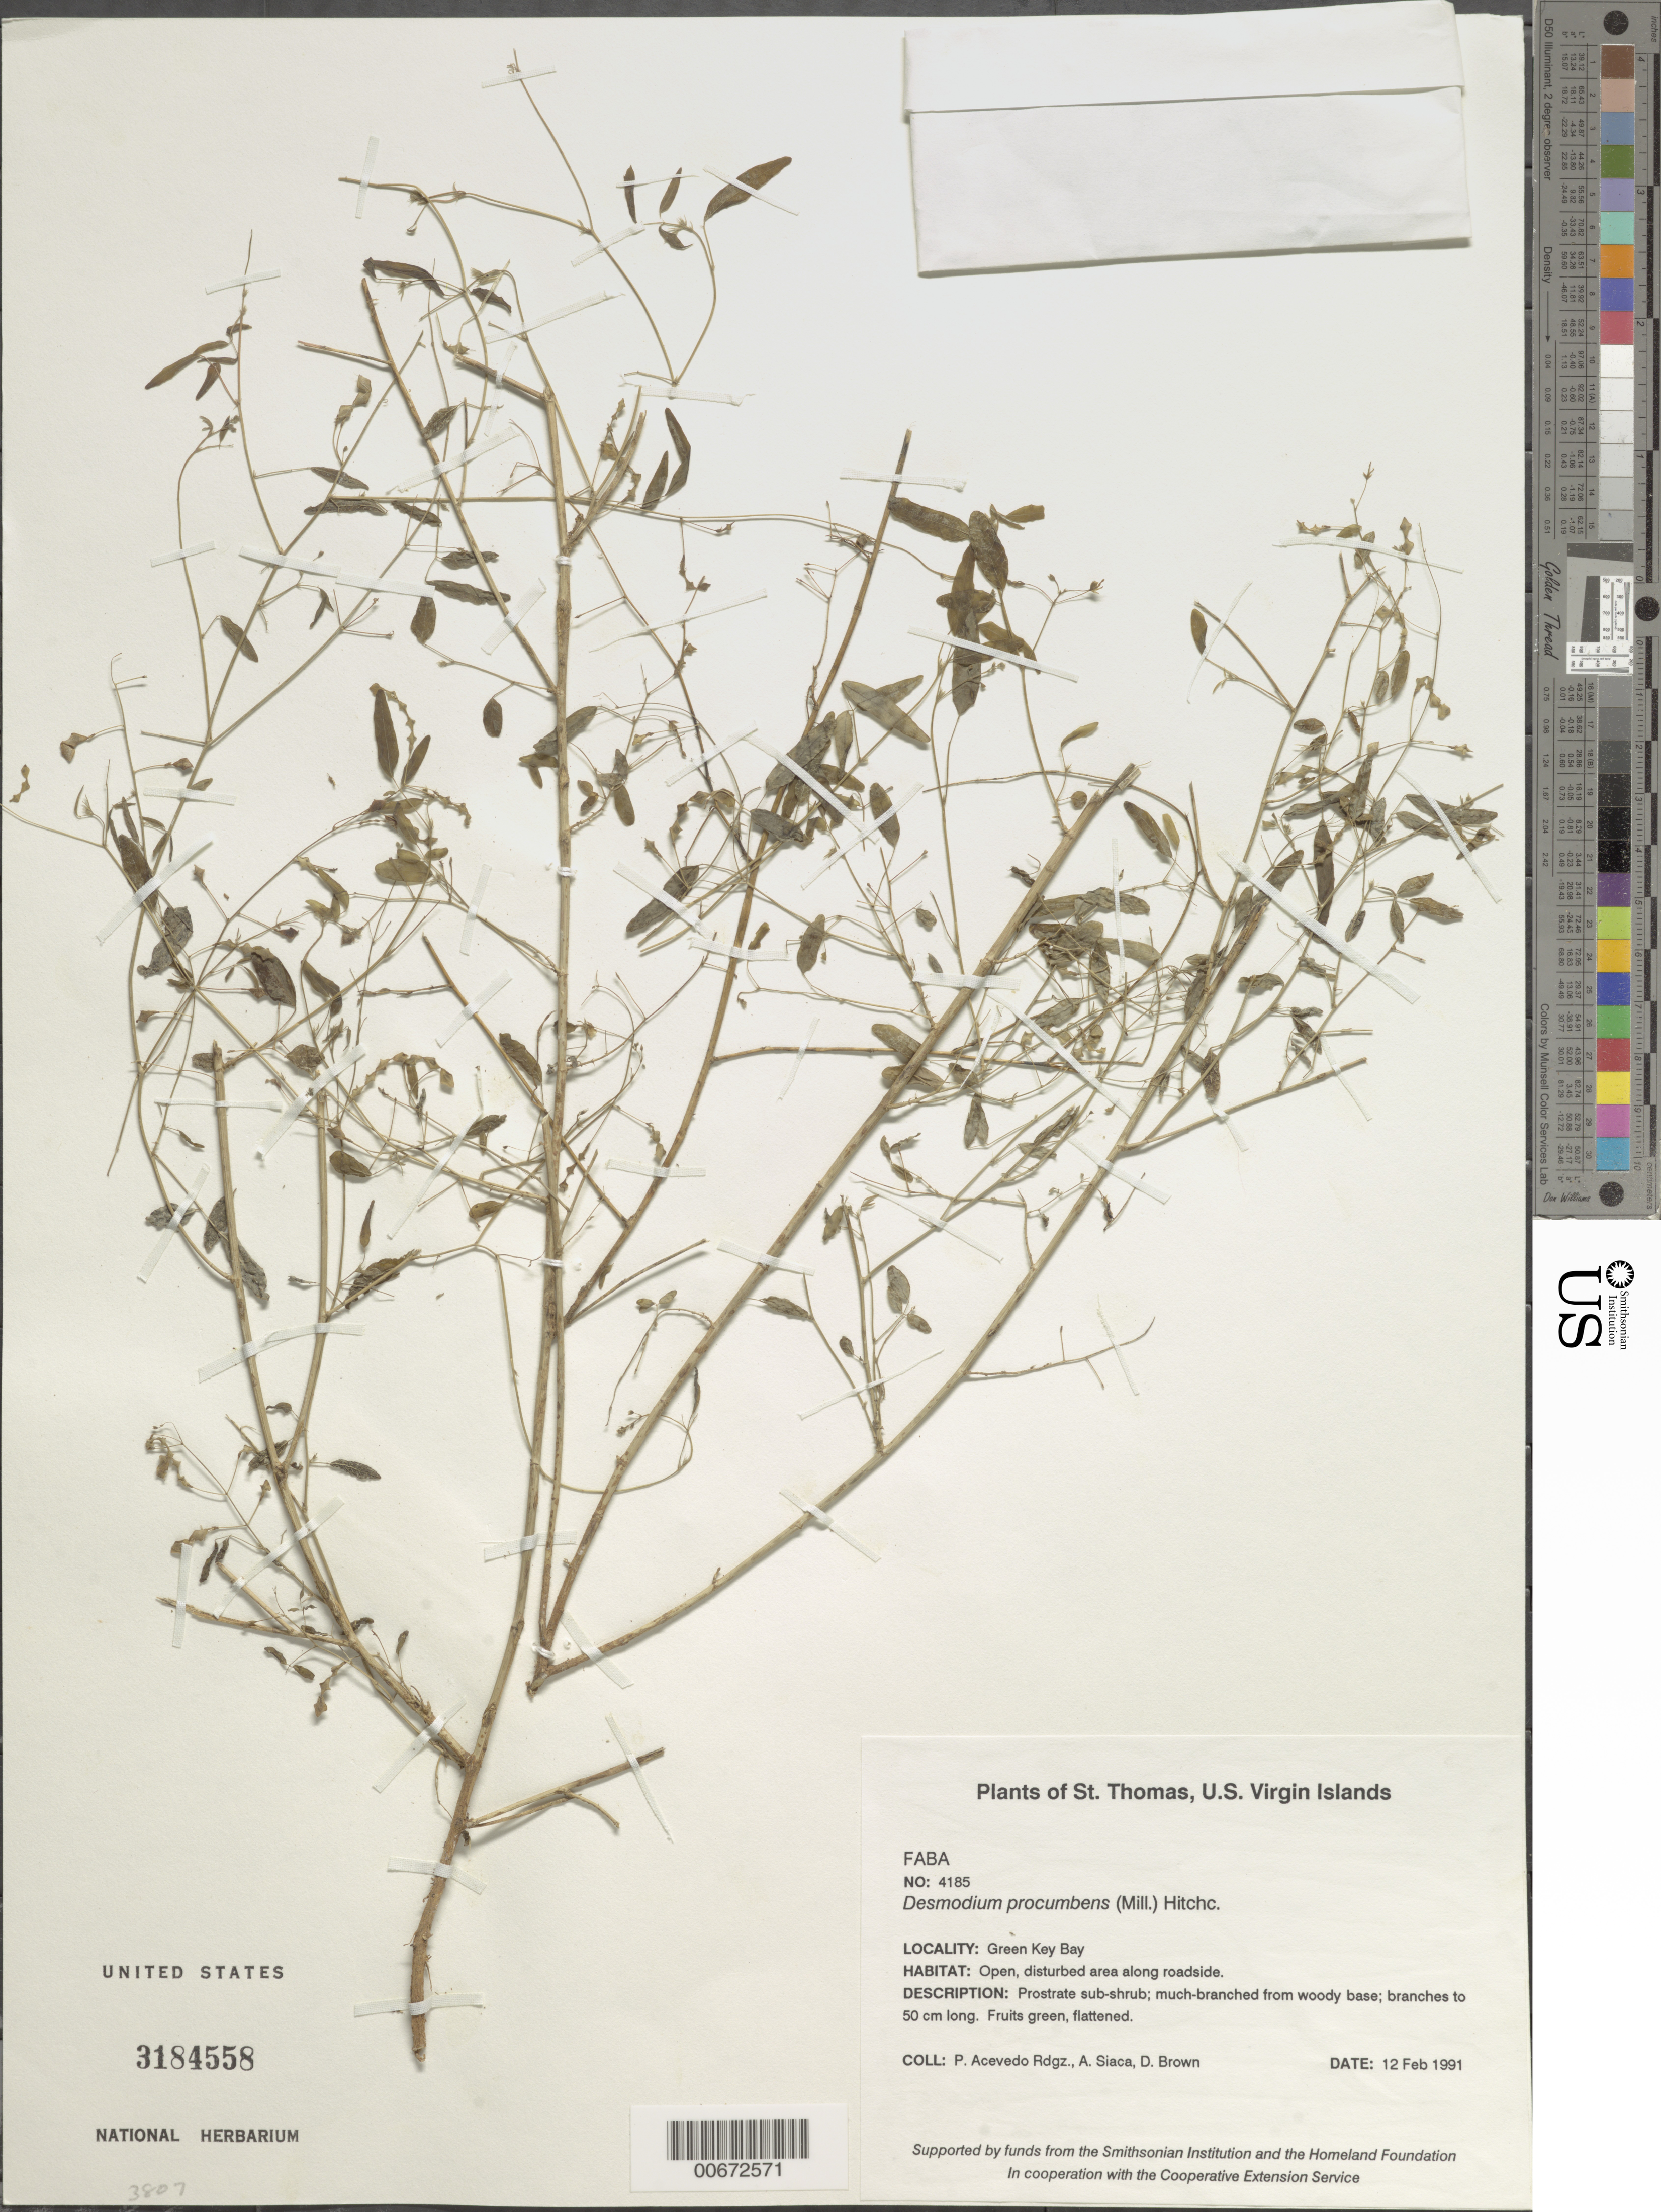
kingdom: Plantae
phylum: Tracheophyta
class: Magnoliopsida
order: Fabales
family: Fabaceae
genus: Desmodium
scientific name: Desmodium procumbens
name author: (Mill.) Hitchc.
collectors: P. Acevedo-Rodr., A. Siaca & D. Brown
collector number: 4185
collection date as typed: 12 Feb 1991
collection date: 1991-02-12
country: U.S. Virgin Islands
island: St. Thomas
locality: Green Key Bay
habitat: Open, disturbed area along roadside.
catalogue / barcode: US 3184558